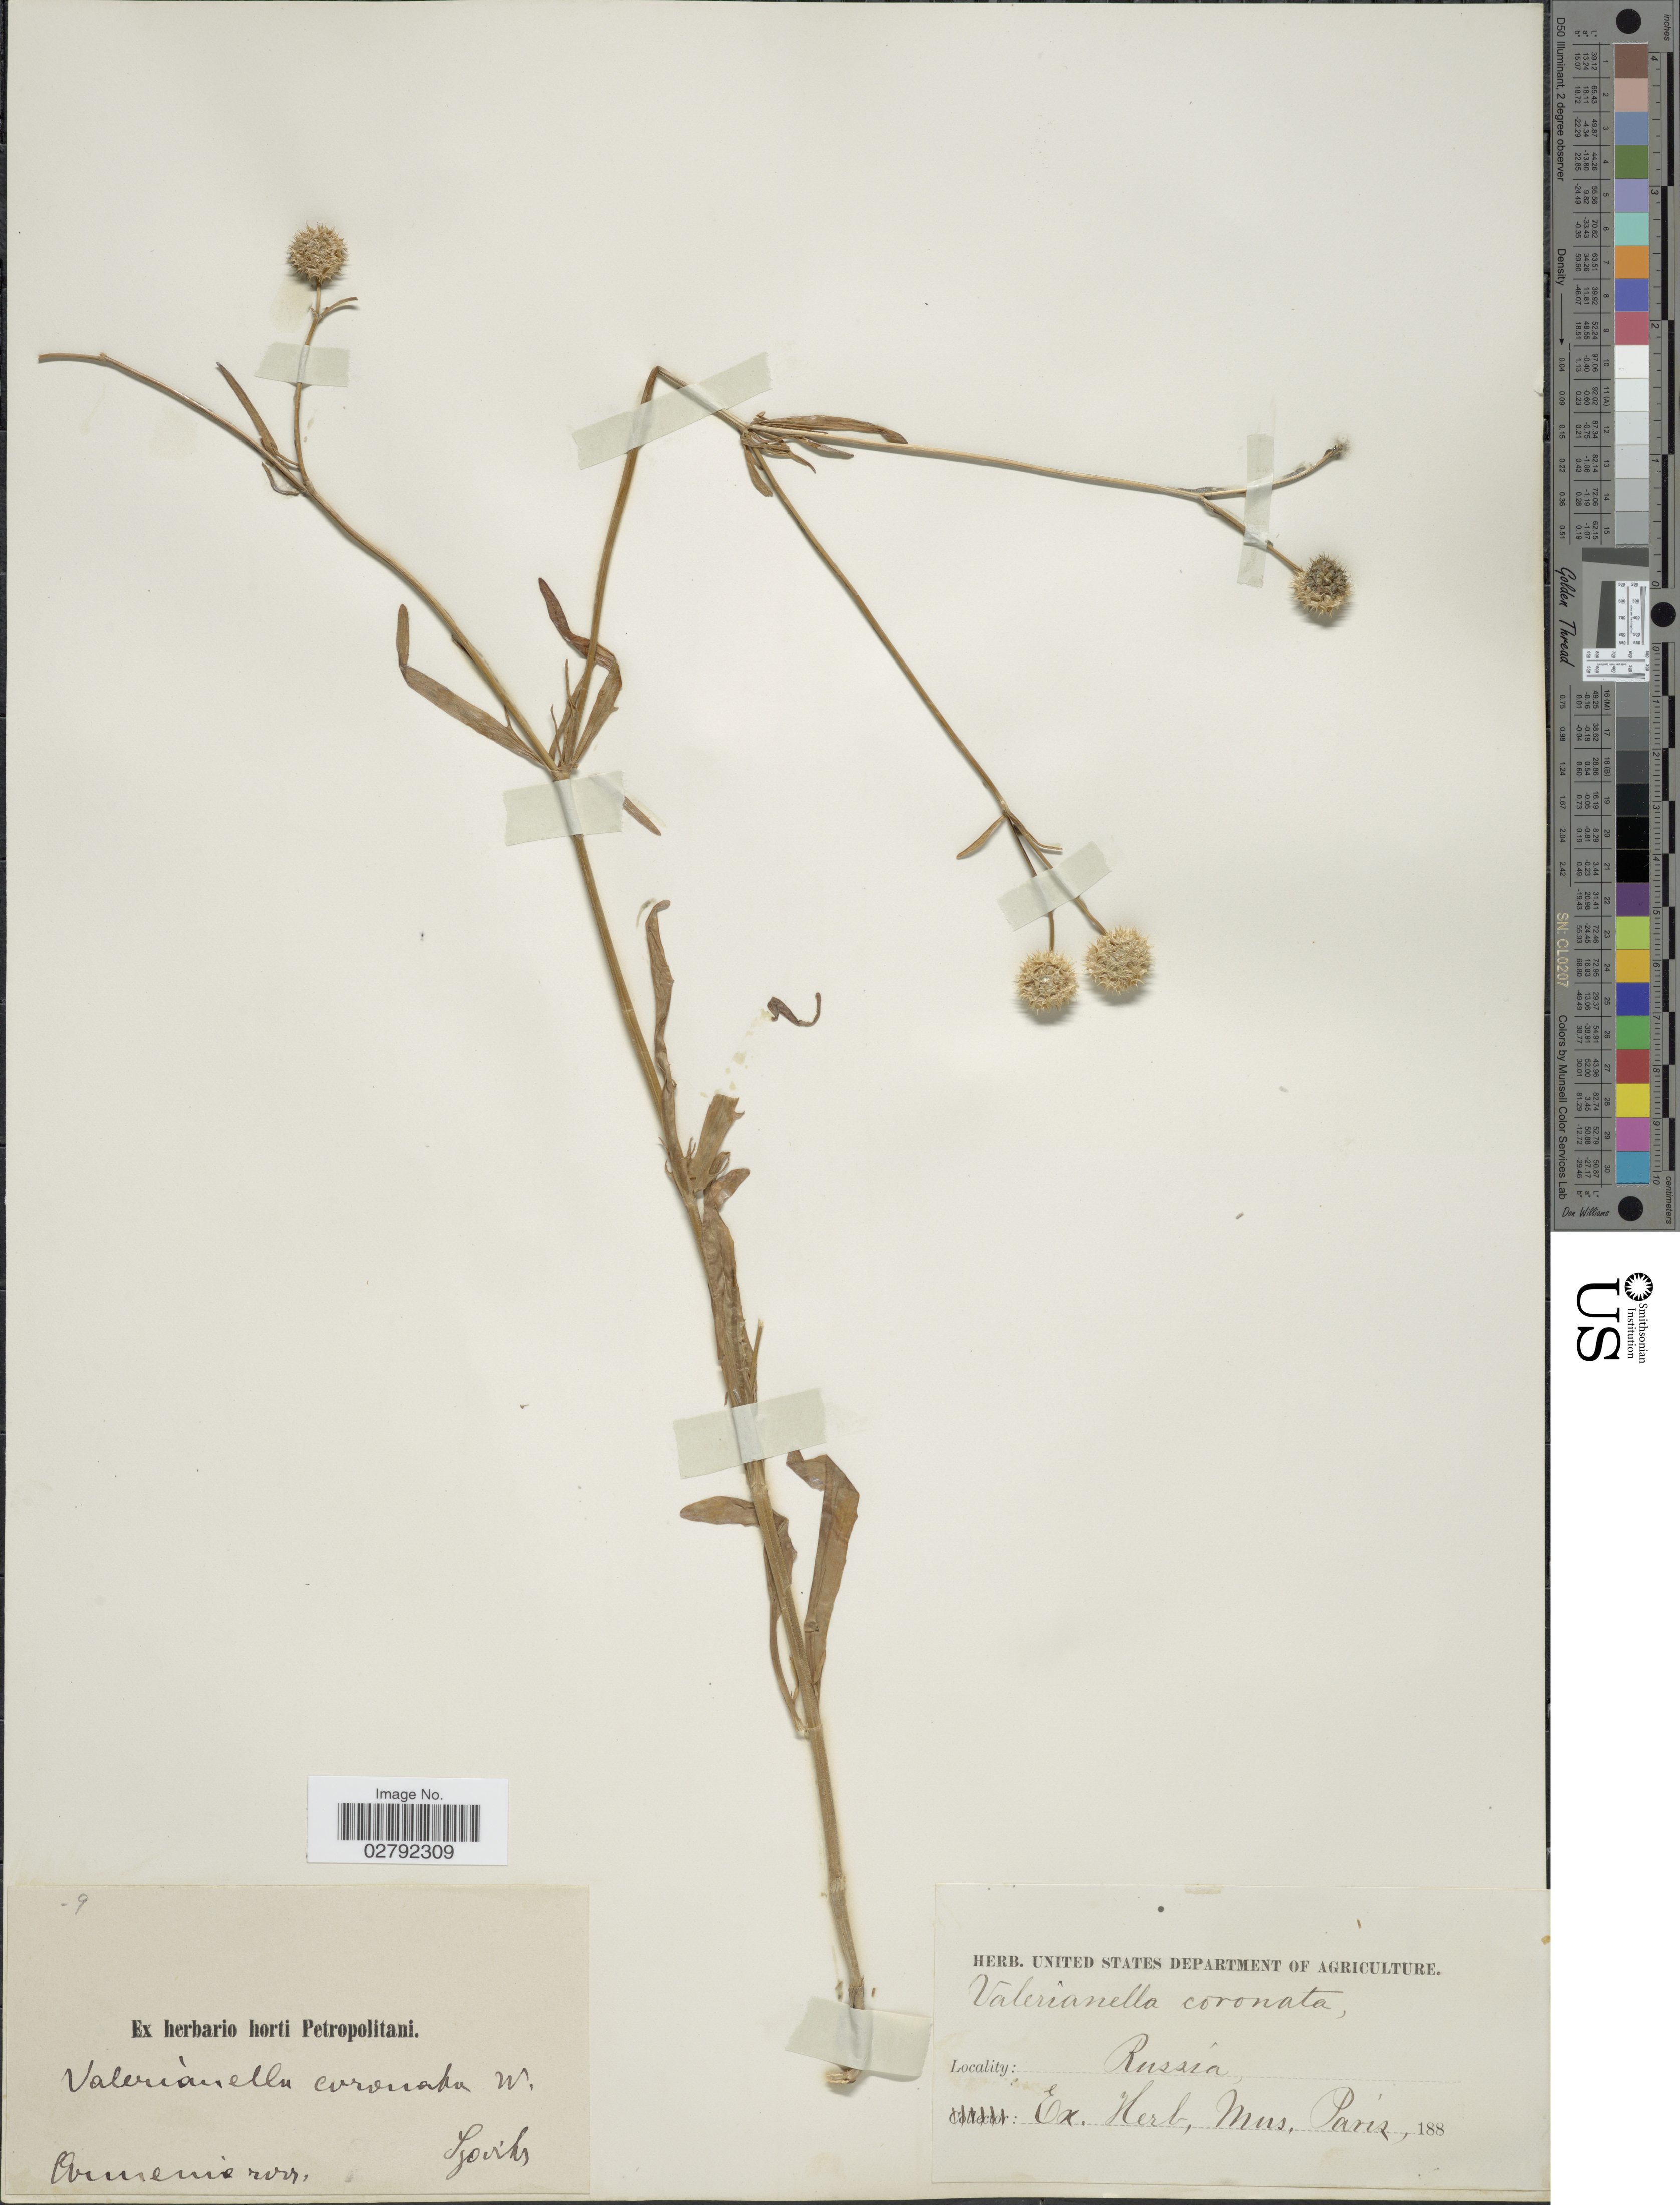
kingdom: Plantae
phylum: Tracheophyta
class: Magnoliopsida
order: Dipsacales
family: Caprifoliaceae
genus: Valerianella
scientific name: Valerianella coronata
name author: (L.) DC.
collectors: Szovits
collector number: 9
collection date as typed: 188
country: Armenia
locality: Armenia